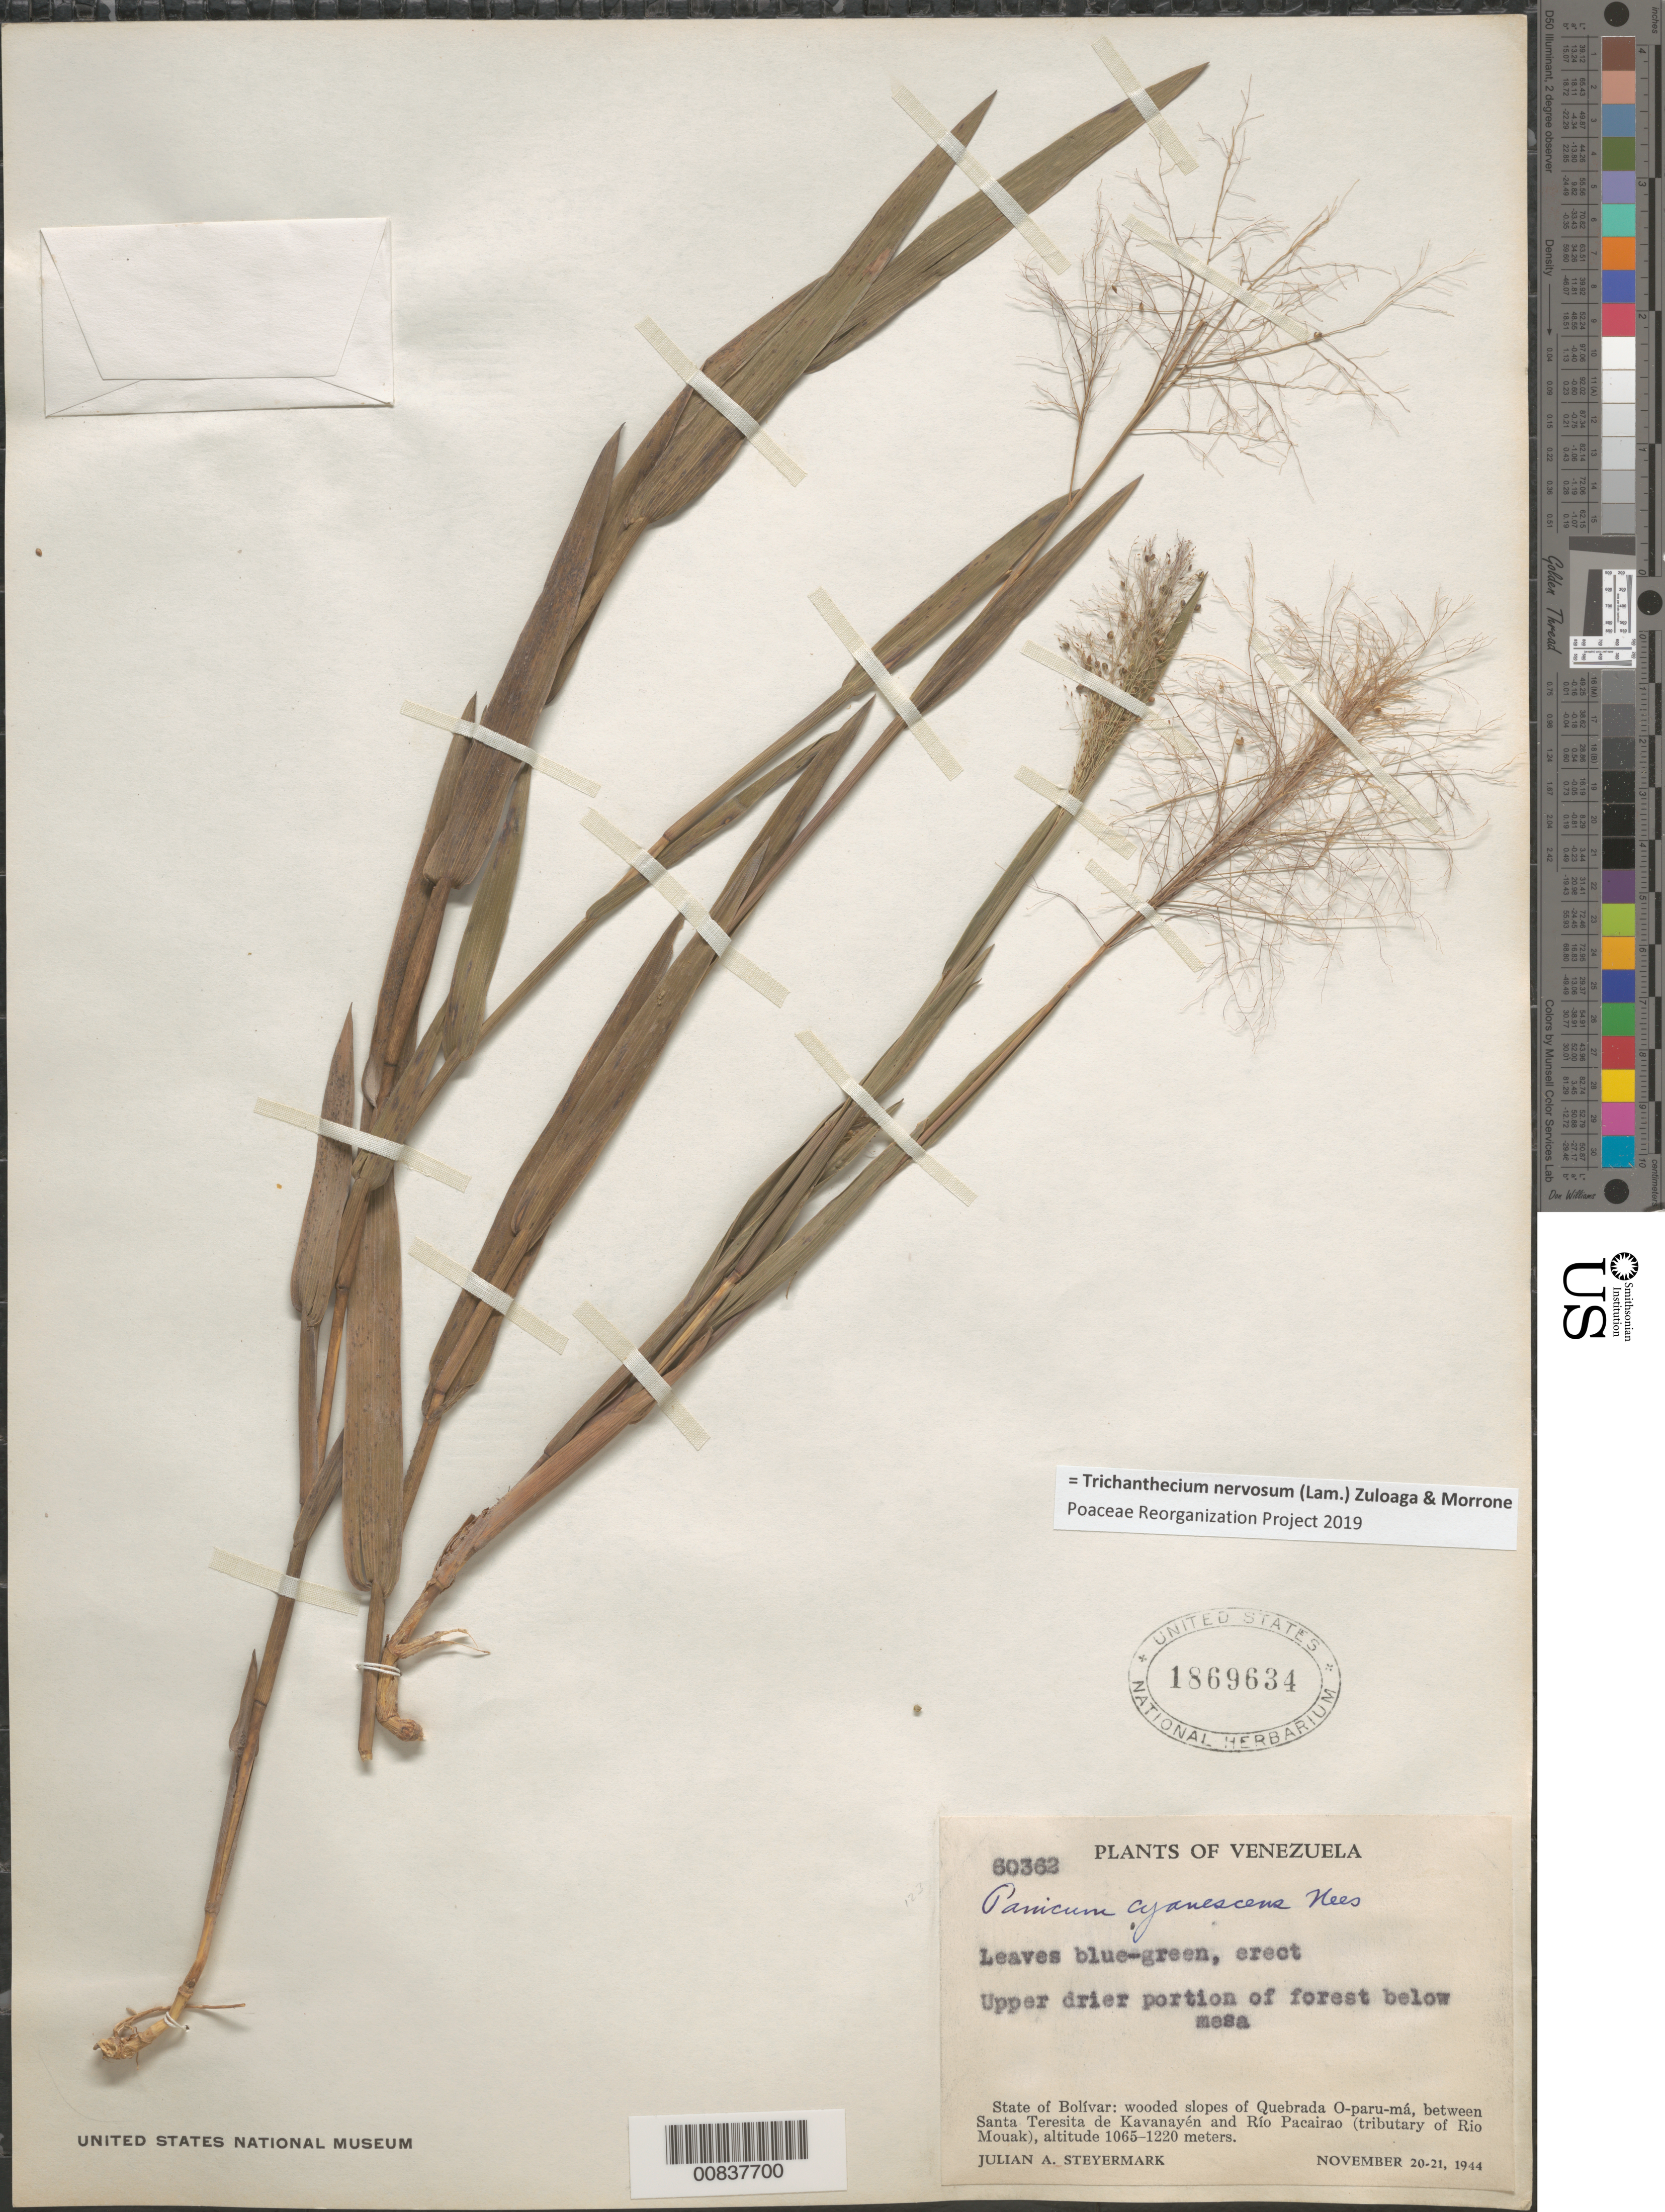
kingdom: Plantae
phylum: Tracheophyta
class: Liliopsida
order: Poales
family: Poaceae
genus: Trichanthecium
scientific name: Trichanthecium nervosum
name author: (Lam.) Zuloaga & Morrone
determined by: Poaceae Reorganization Project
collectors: J. Steyermark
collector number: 60362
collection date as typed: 20-Nov-44 to 21-Nov-44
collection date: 1944-11-20/1944-11-21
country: Venezuela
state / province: Bolívar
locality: Quebrada O-paru-má, between Santa Teresita de Kavanayén and Río Pacairao (trib. of Río Mouak)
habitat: Upper drier portion of forest below mesa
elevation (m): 1065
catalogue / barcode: US 1869634